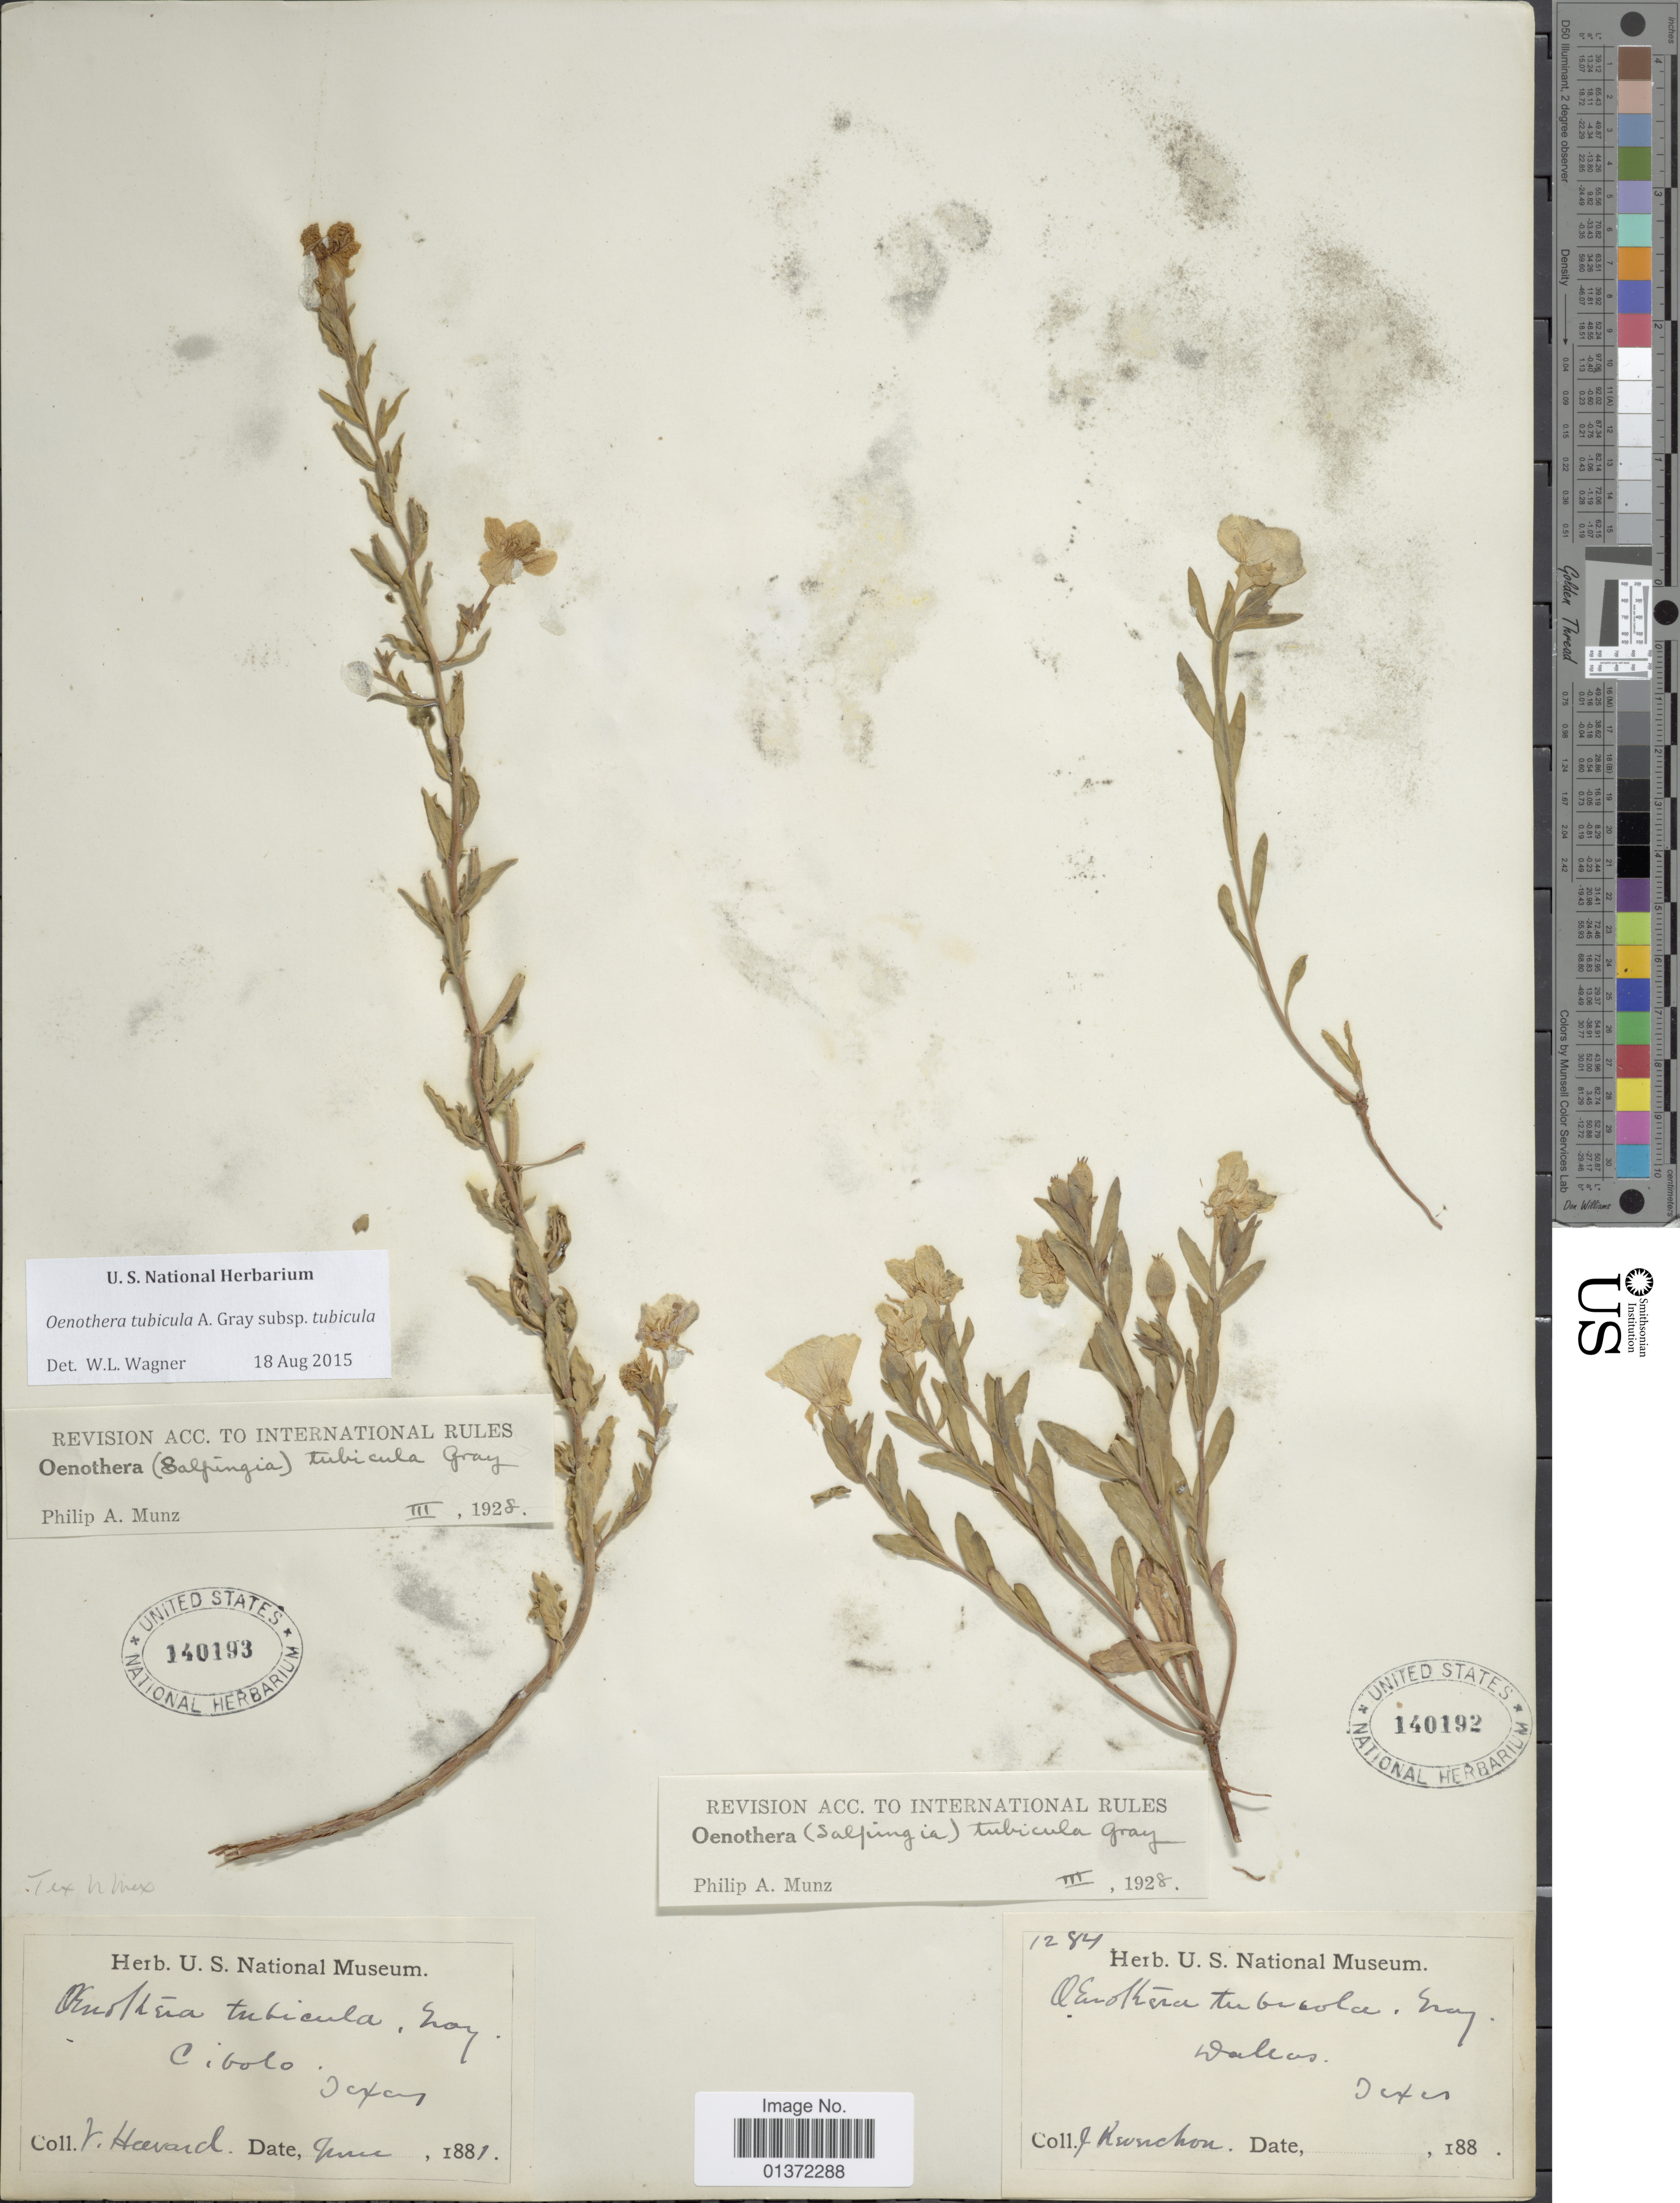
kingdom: Plantae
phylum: Tracheophyta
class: Magnoliopsida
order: Myrtales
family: Onagraceae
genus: Oenothera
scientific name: Oenothera tubicula subsp. tubicula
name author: A. Gray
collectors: J. Reverchon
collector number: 1284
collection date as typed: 188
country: United States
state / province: Texas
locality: Dallas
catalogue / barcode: US 140192